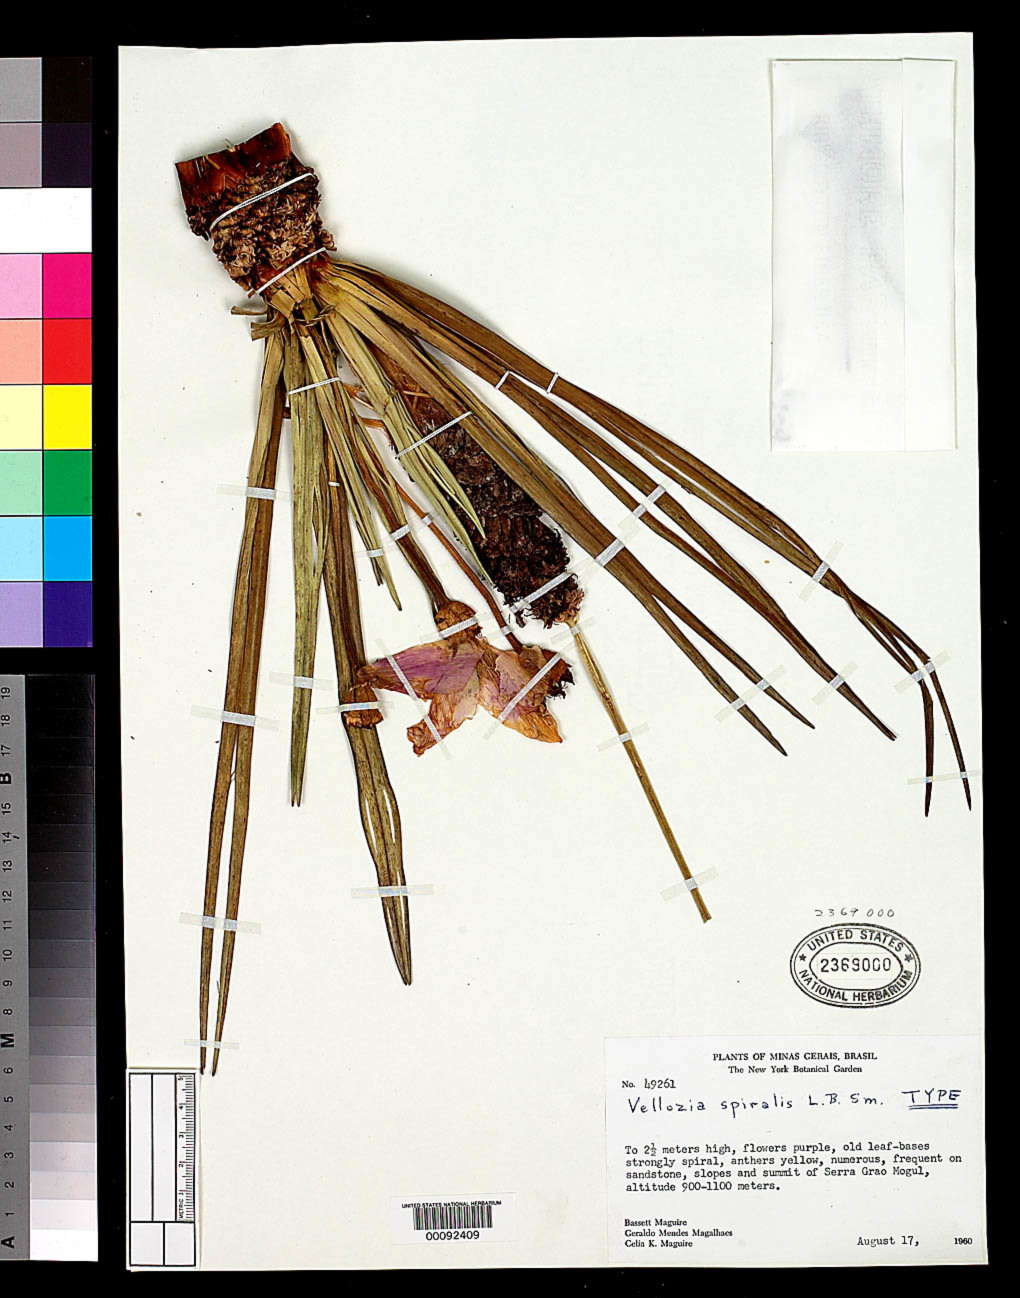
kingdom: Plantae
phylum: Tracheophyta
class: Liliopsida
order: Pandanales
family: Velloziaceae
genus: Vellozia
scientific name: Vellozia spiralis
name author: L.B. Sm.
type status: Holotype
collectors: B. Maguire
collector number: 49261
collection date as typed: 17 Aug 1960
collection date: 1960-08-17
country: Brazil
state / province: Minas Gerais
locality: Grao Mogul.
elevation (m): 900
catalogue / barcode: US 2369000